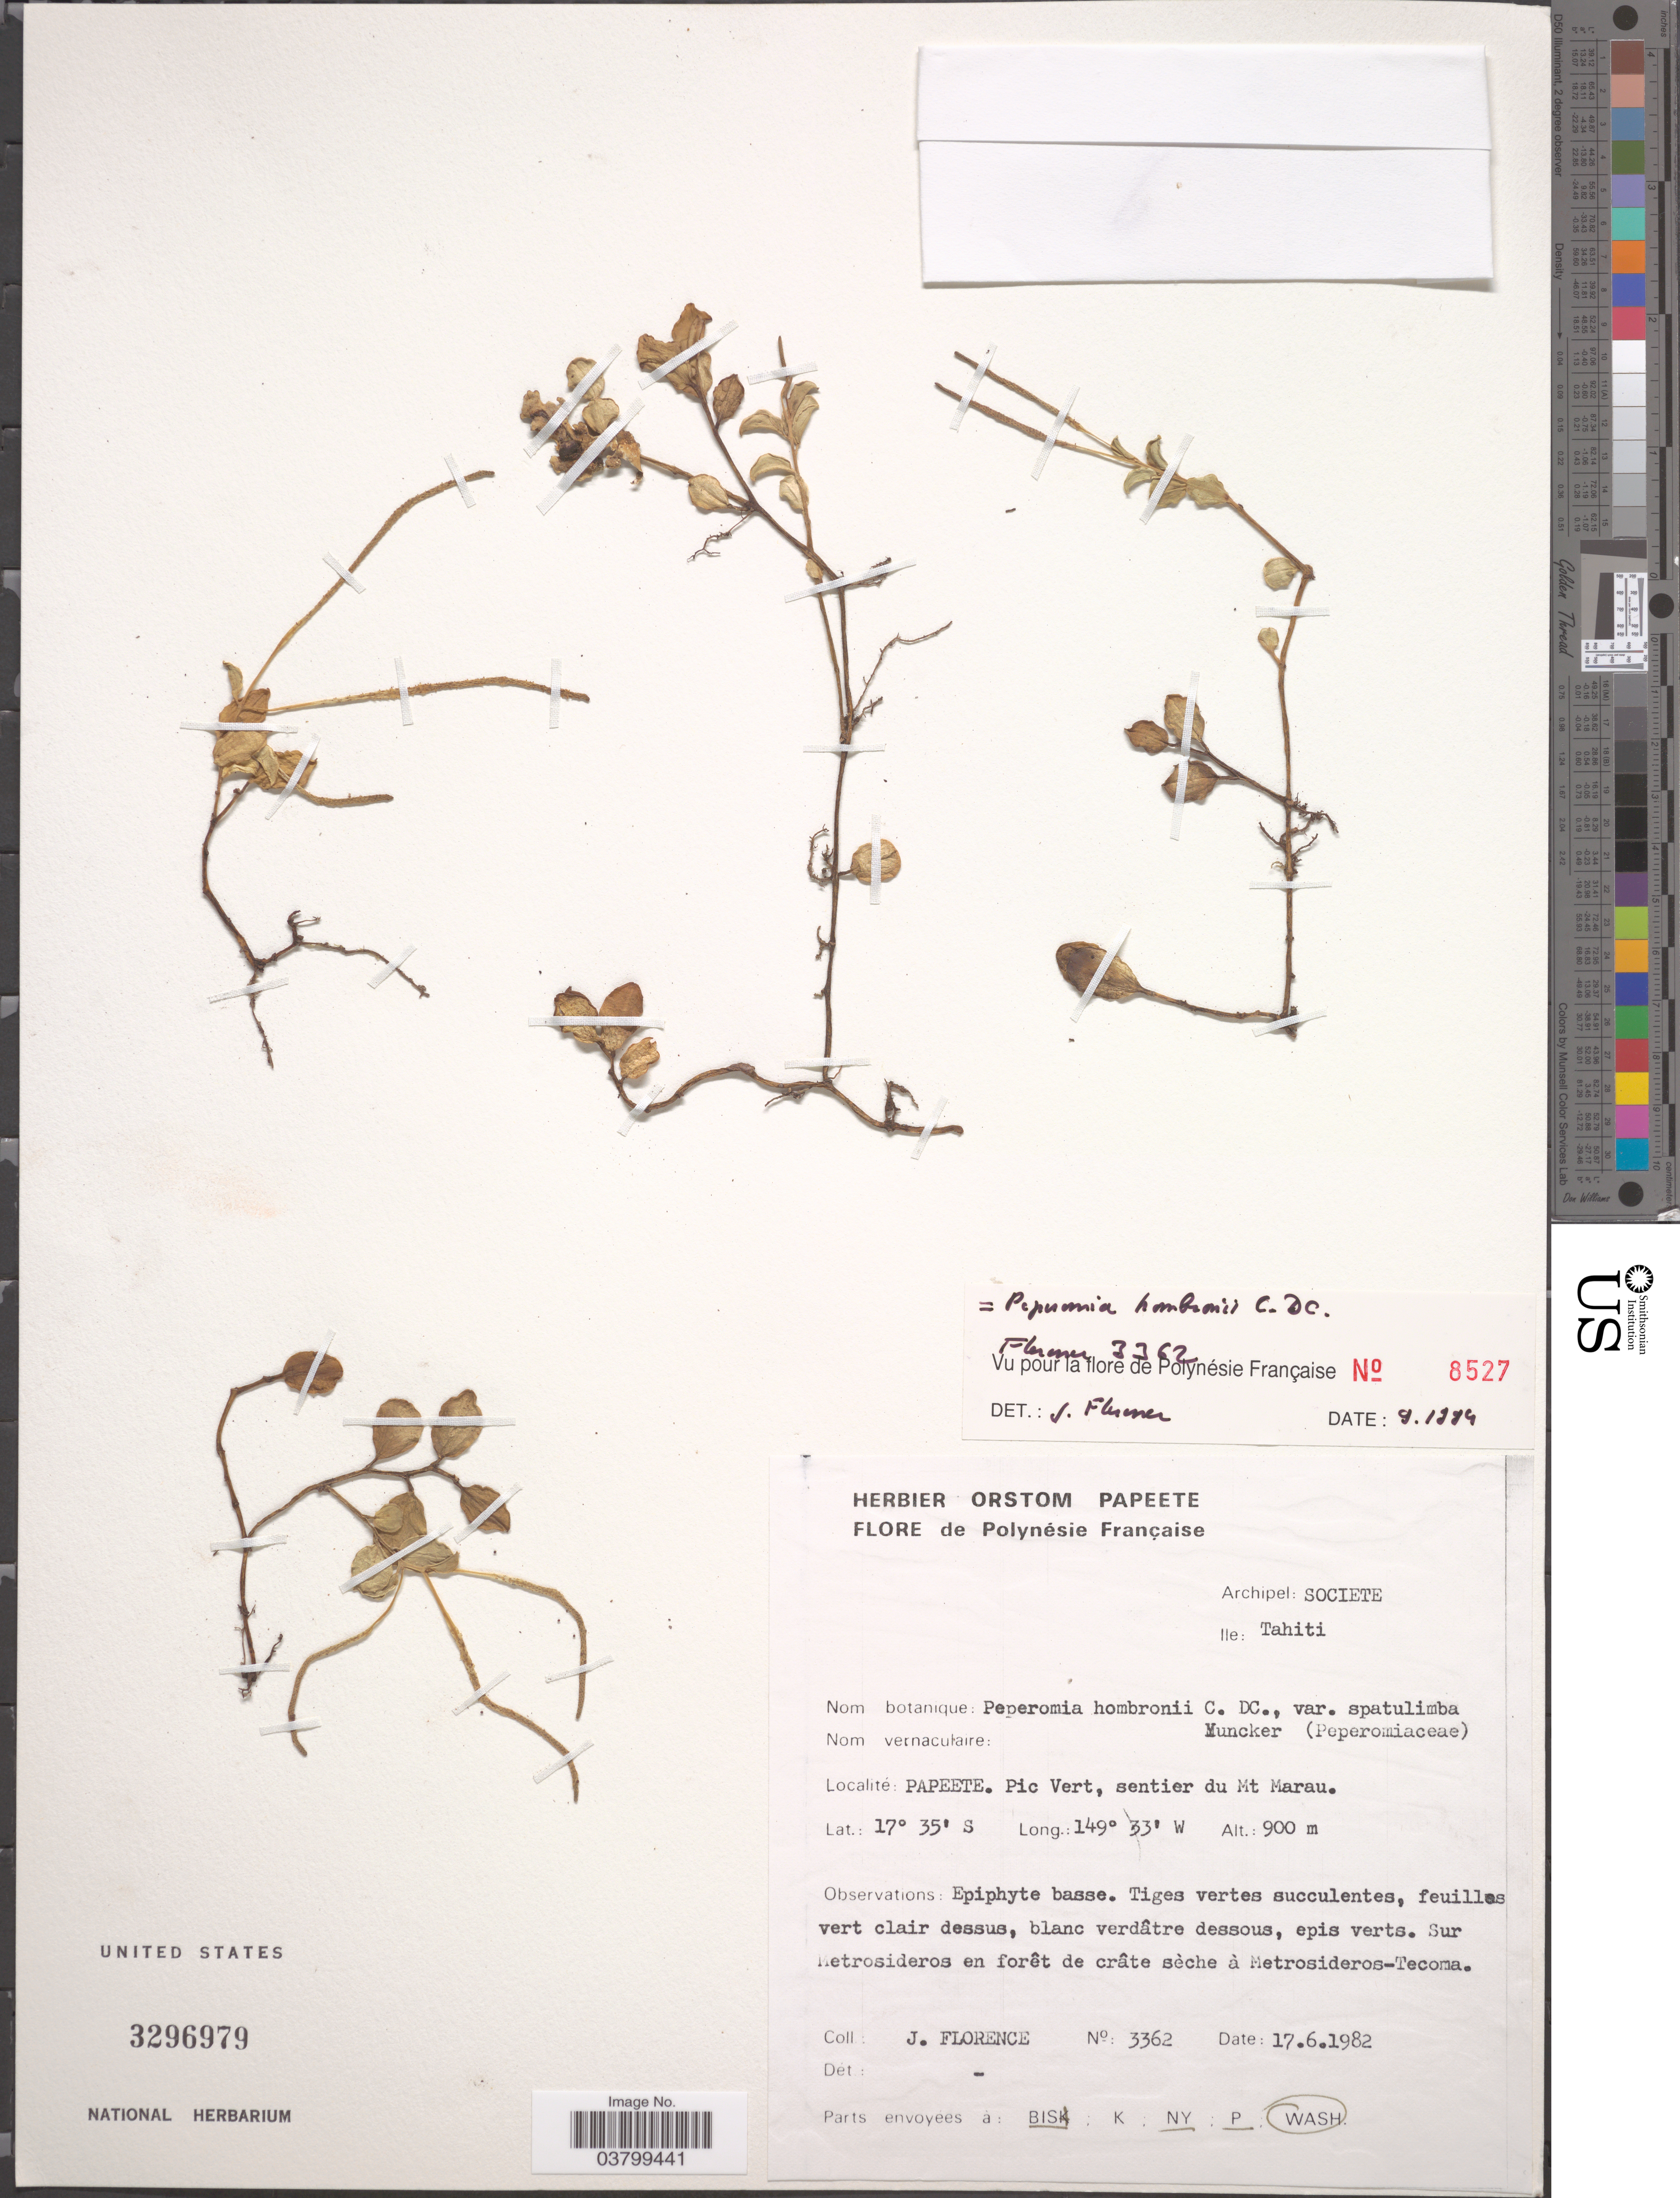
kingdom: Plantae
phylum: Tracheophyta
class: Magnoliopsida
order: Piperales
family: Piperaceae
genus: Peperomia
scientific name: Peperomia hombronii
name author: C. DC.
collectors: J. Florence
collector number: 3362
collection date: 1982-06-17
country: French Polynesia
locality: Archipel: Societe. Ile: Tahiti. Papeete. Pic Vert, sentier du Mt Marau.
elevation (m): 900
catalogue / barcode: US 3296979